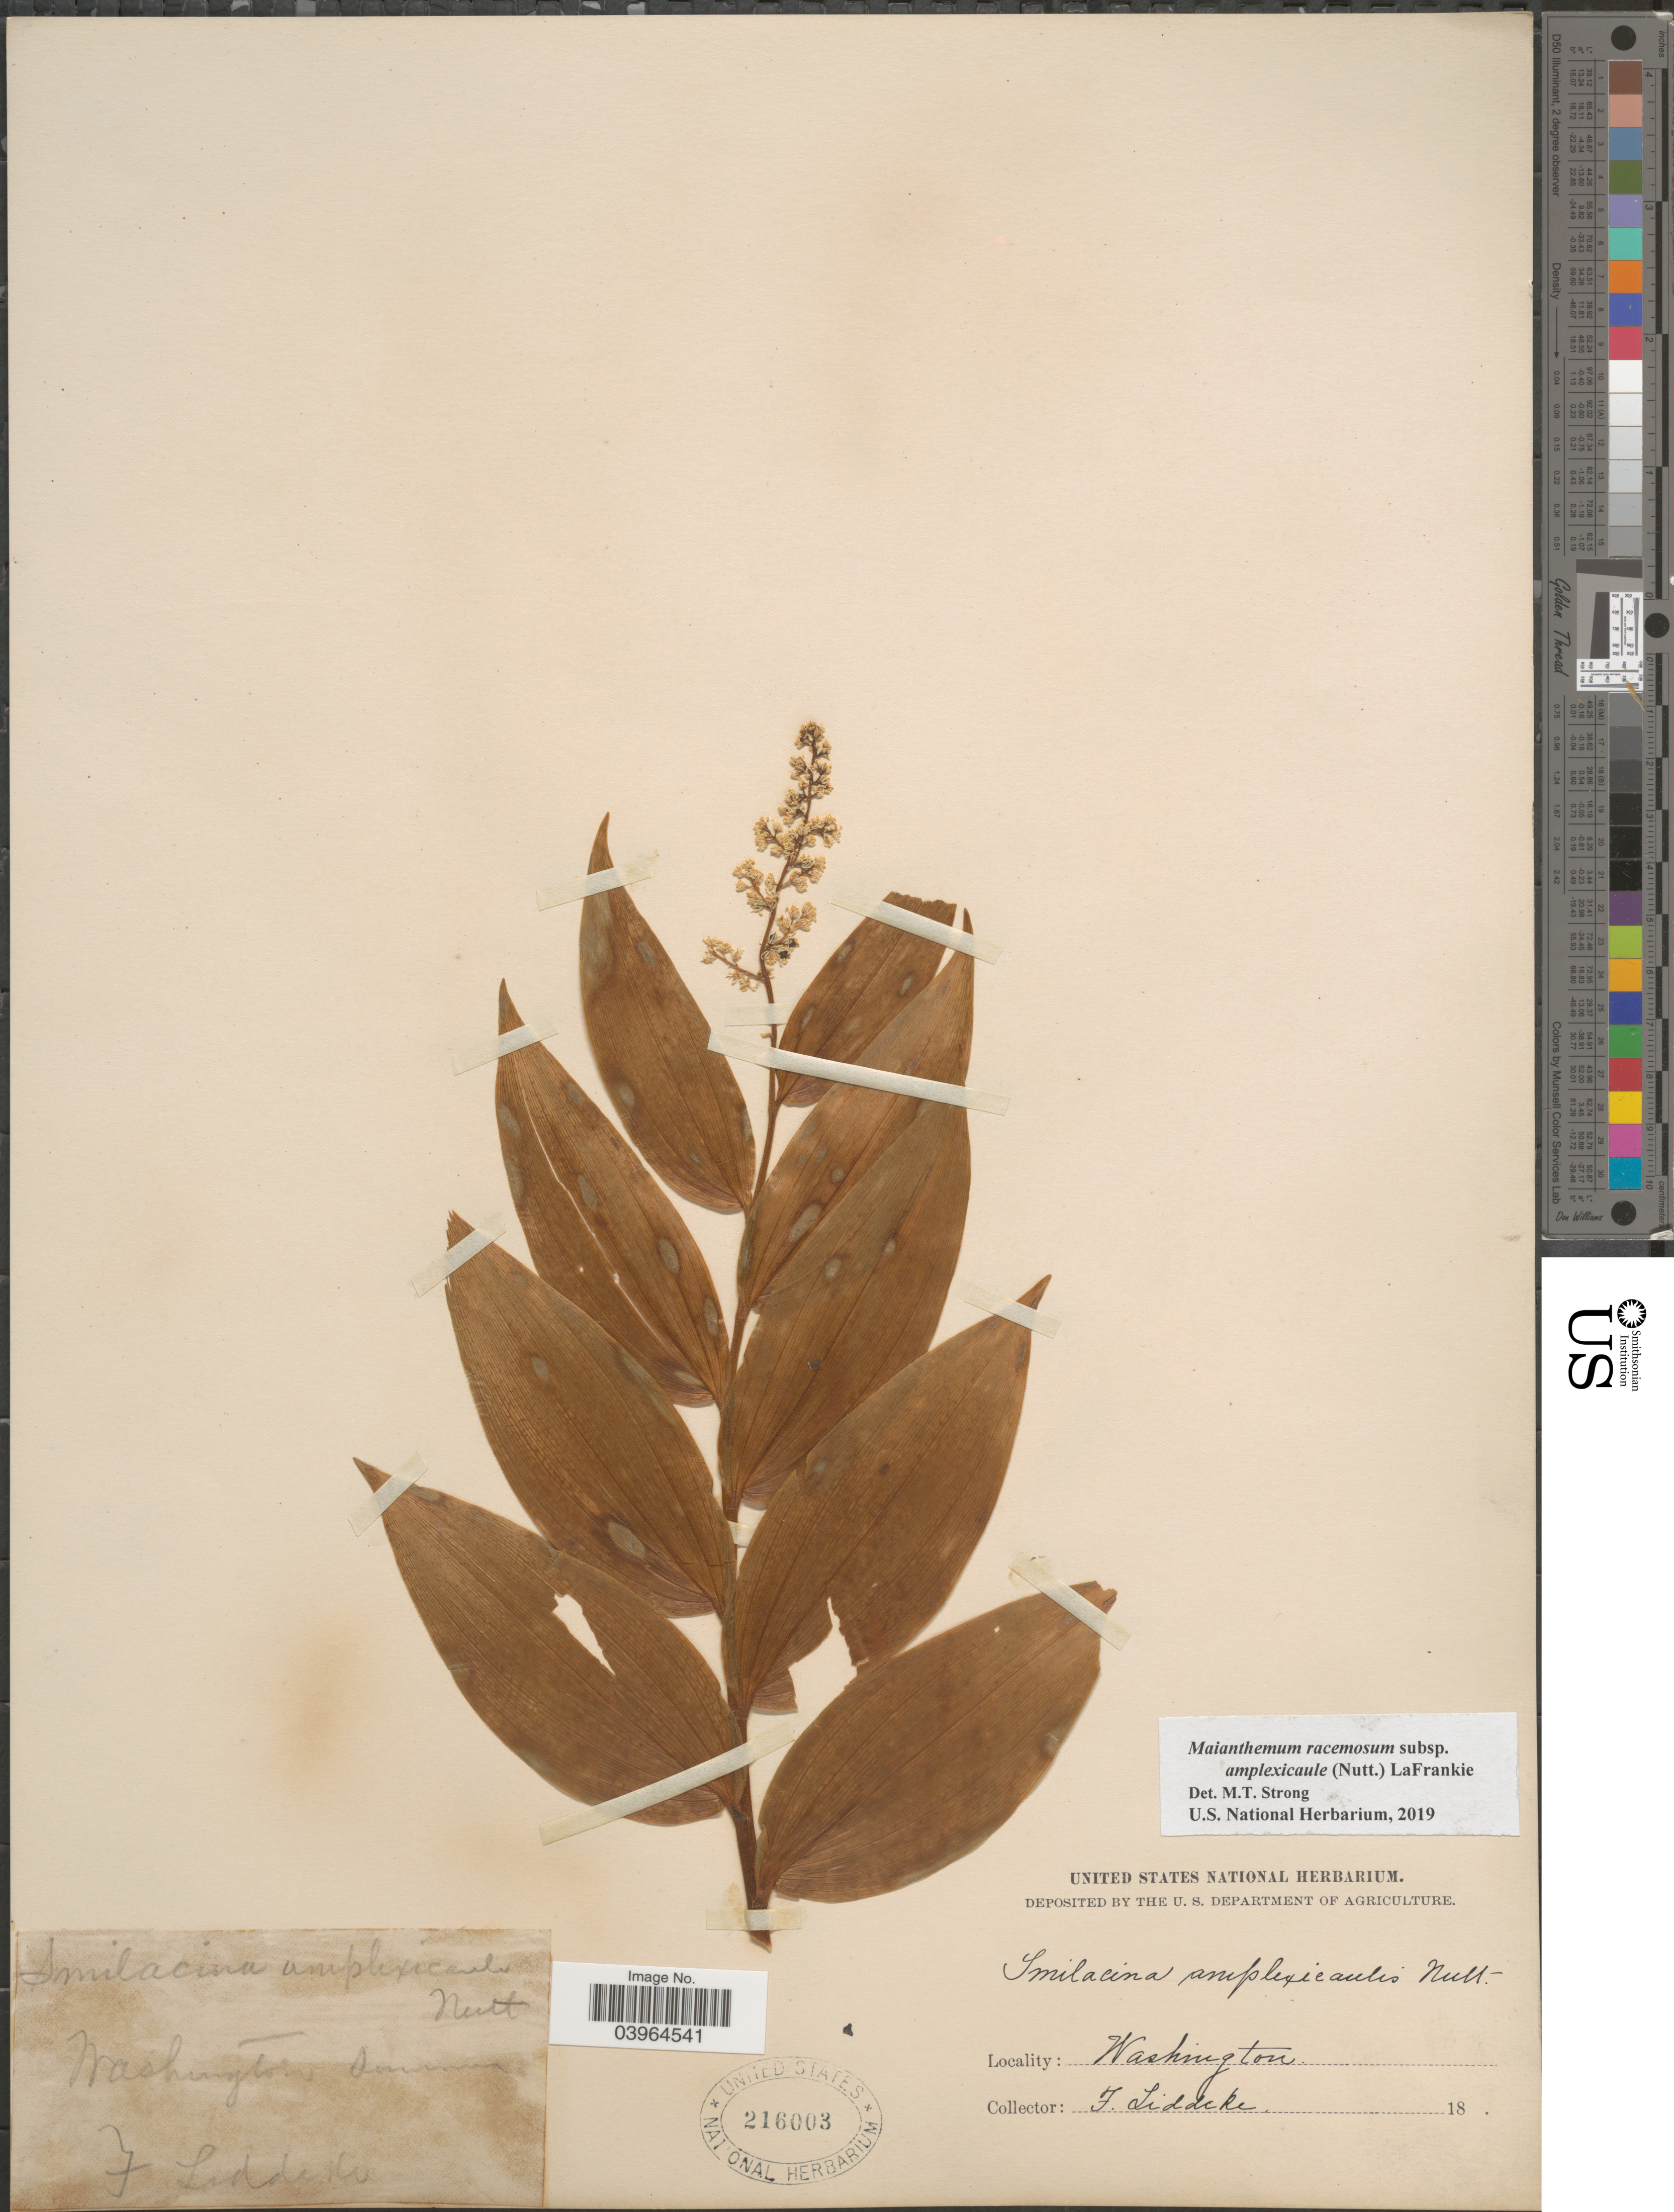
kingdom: Plantae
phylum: Tracheophyta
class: Liliopsida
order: Asparagales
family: Asparagaceae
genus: Maianthemum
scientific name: Maianthemum racemosum subsp. amplexicaule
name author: (Nutt.) LaFrankie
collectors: F. Liddeke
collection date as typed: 18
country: United States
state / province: Washington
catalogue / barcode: US 216003